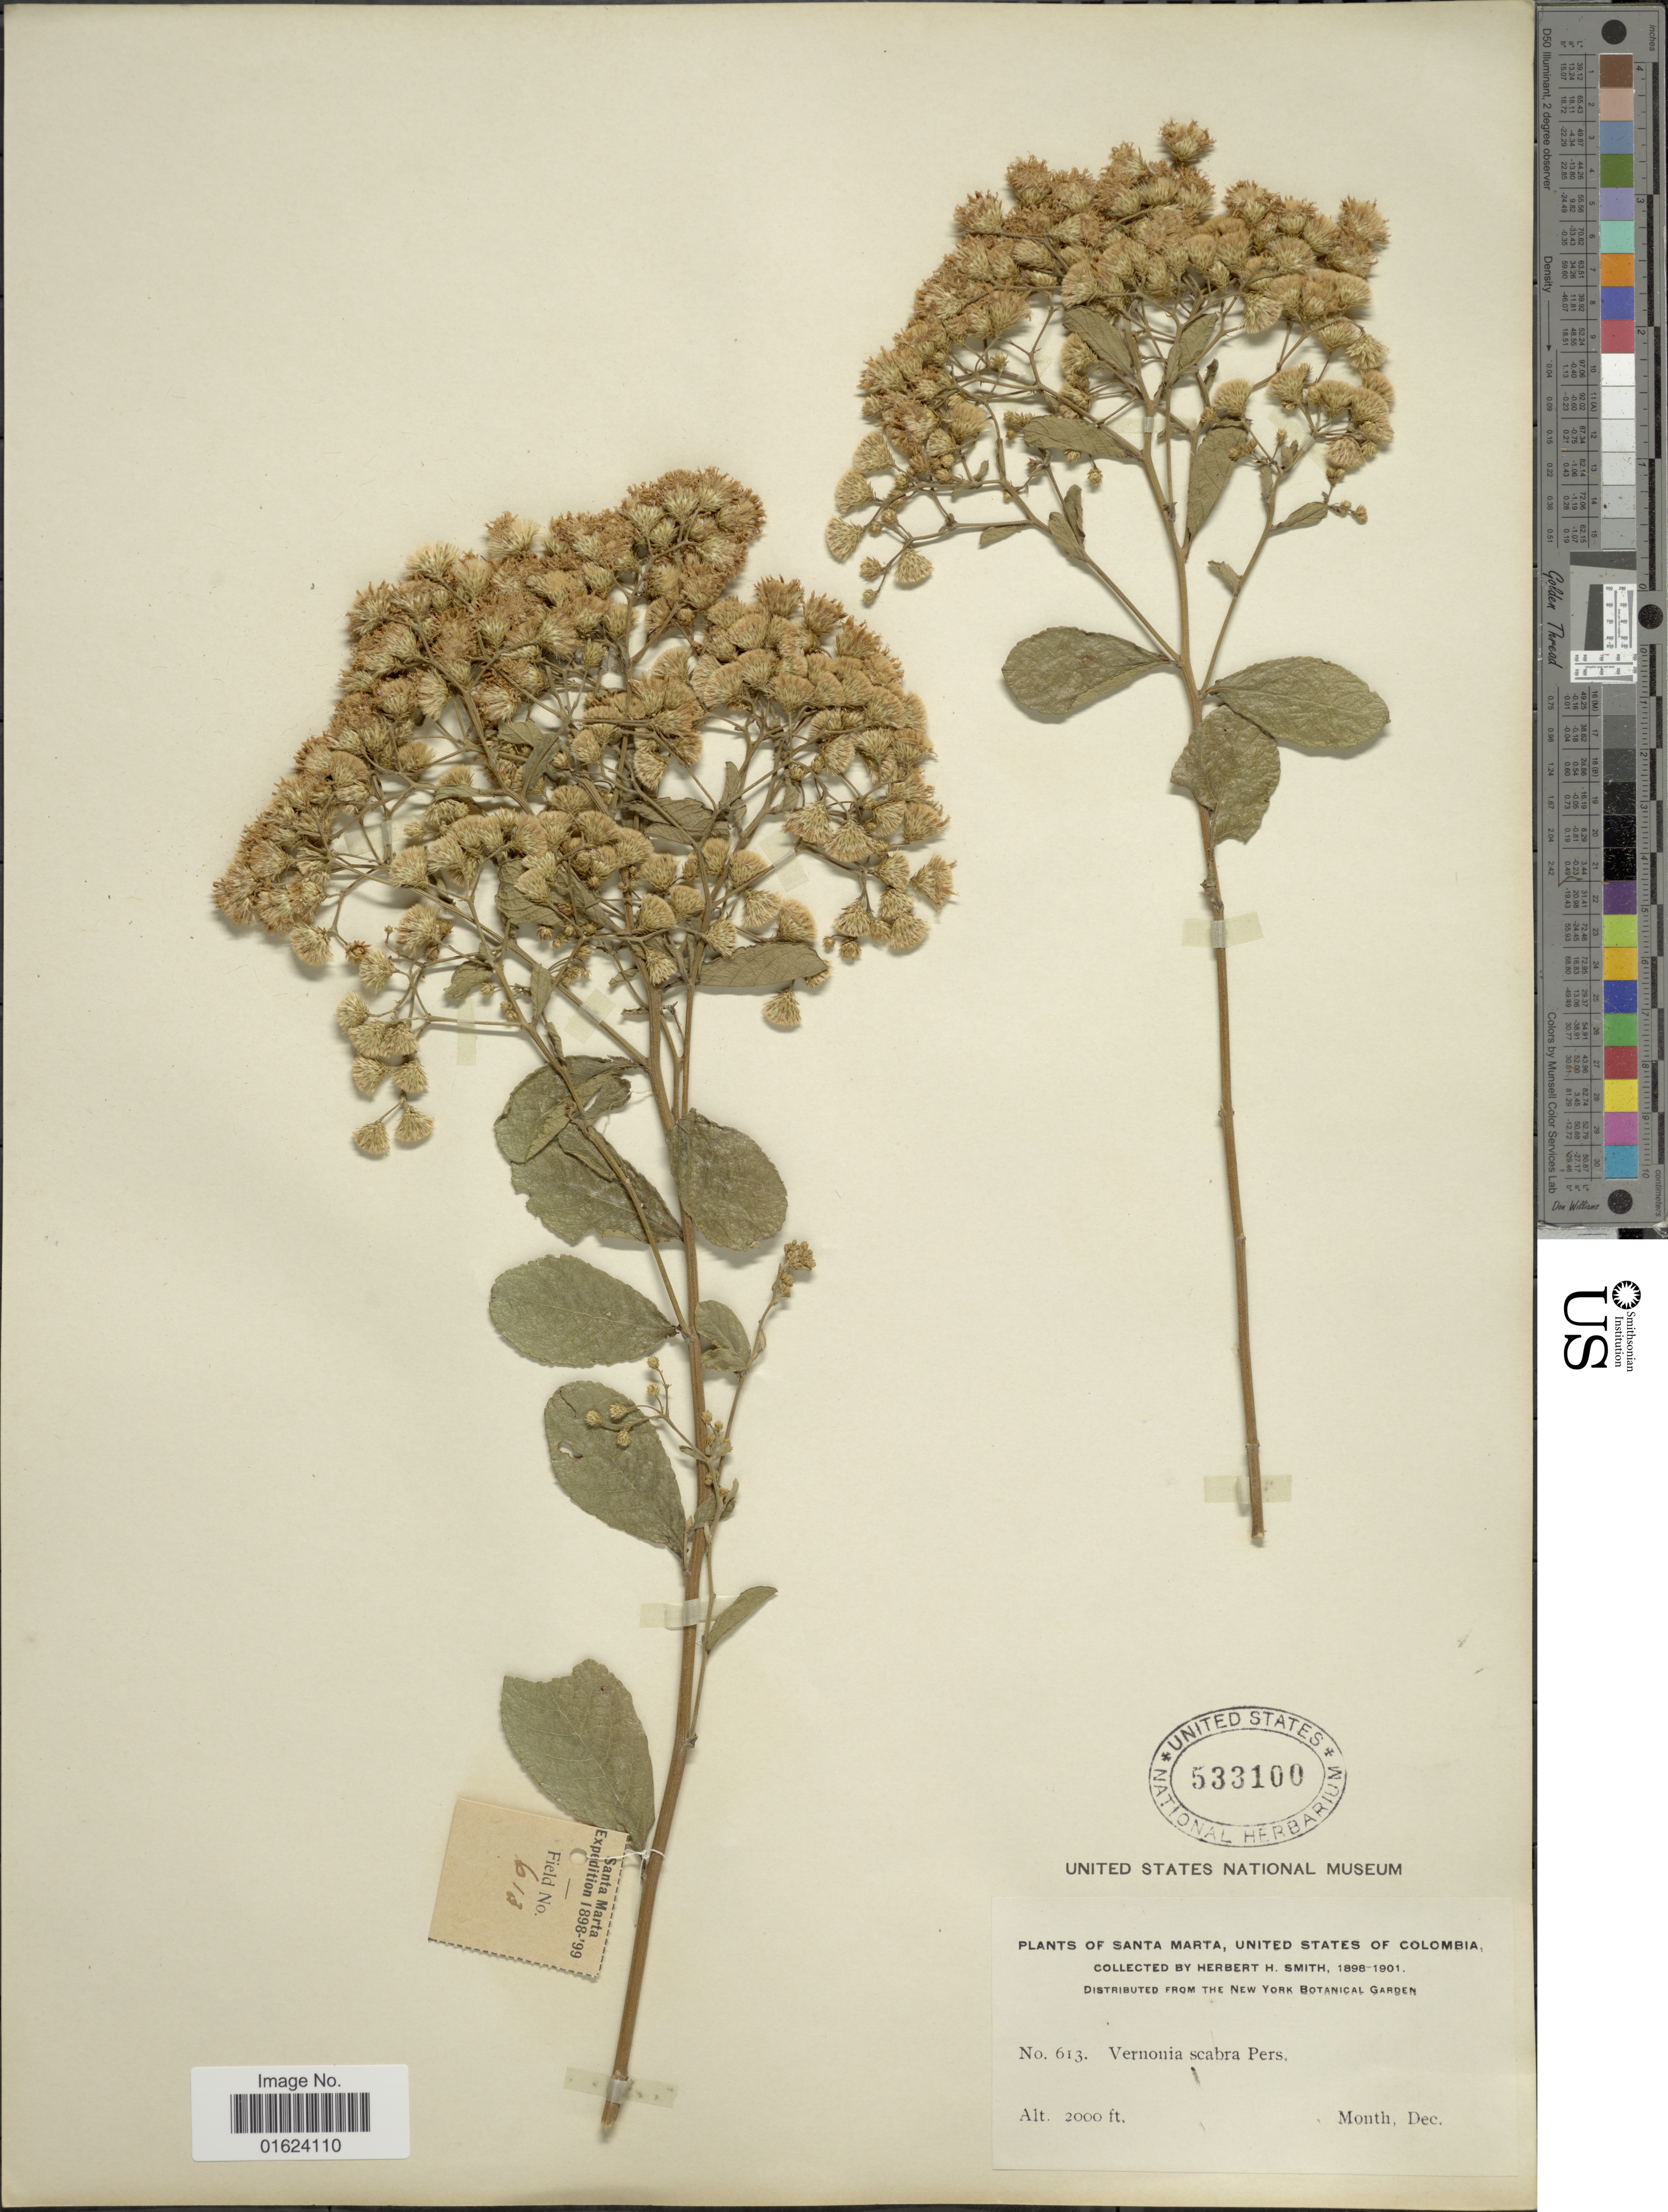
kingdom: Plantae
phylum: Tracheophyta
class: Magnoliopsida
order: Asterales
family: Asteraceae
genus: Vernonia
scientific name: Vernonia brasiliana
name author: (L.) Druce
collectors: Herbert H. Smith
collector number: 613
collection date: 1898-12/1901-12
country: Colombia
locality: Santa Marta. United states of Columbia.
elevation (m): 610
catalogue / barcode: US 533100